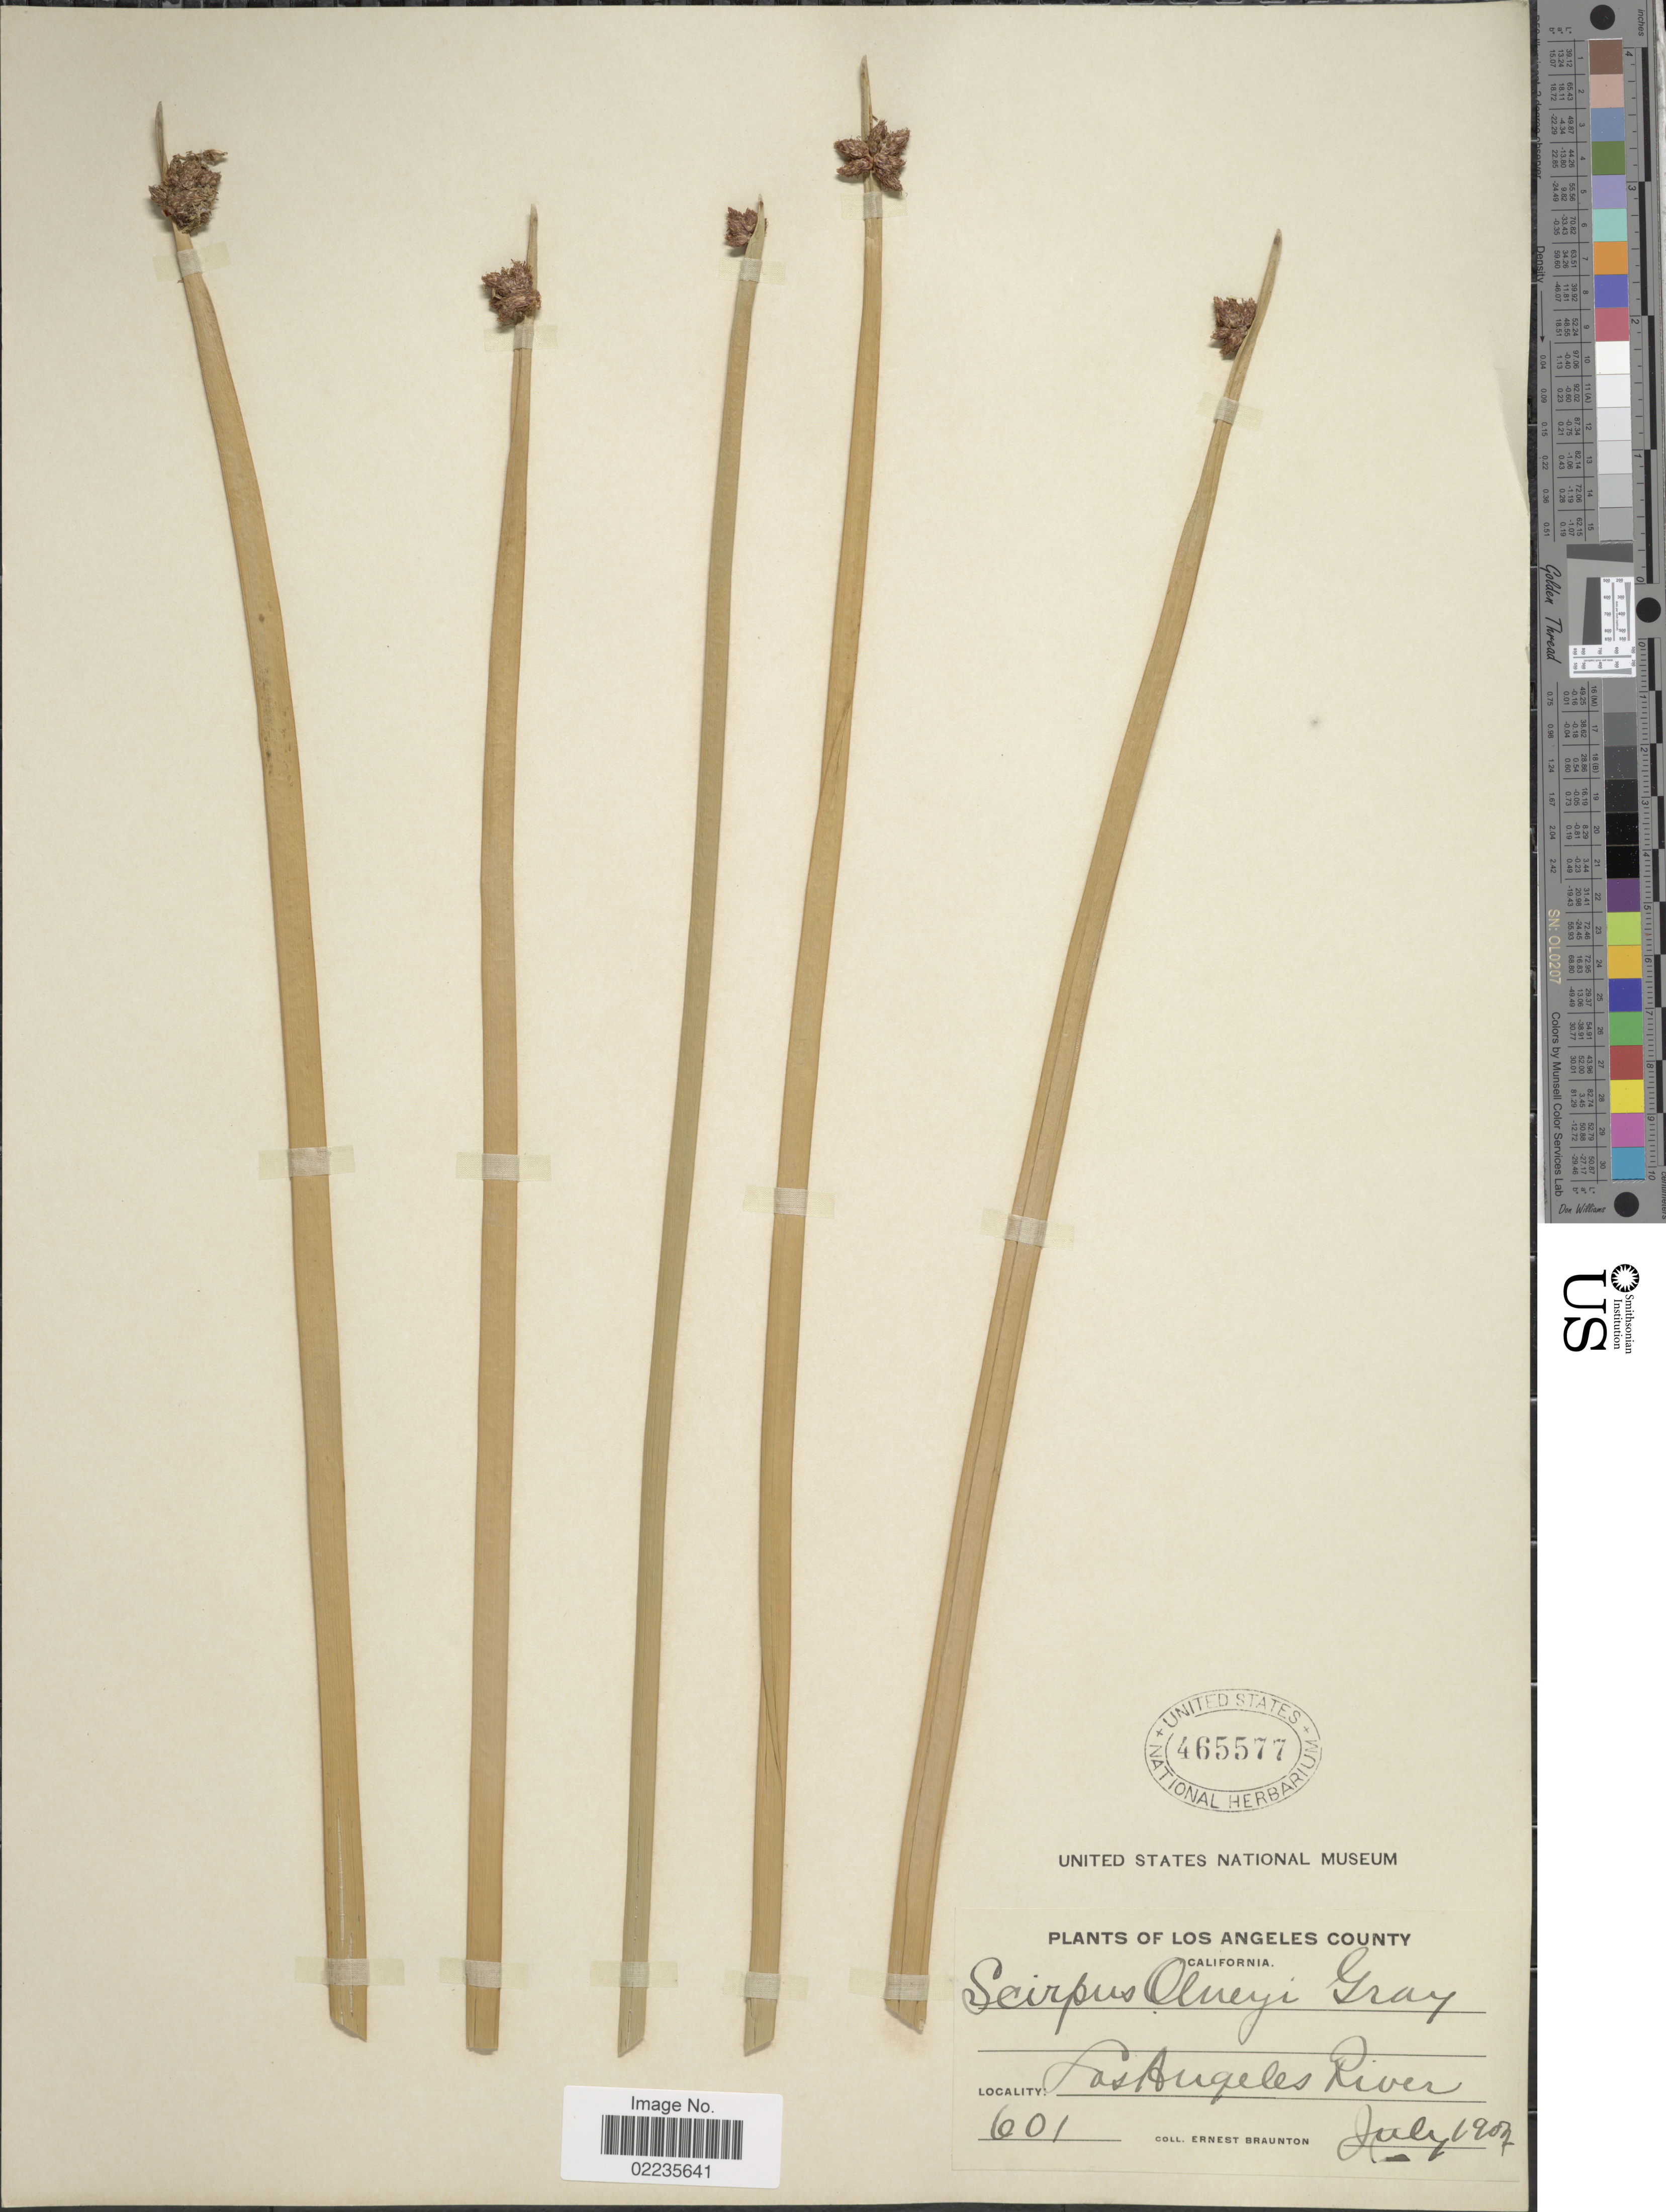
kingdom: Plantae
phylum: Tracheophyta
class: Liliopsida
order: Poales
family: Cyperaceae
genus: Schoenoplectus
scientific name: Schoenoplectus americanus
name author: (Pers.) Volkart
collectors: E. Braunton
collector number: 601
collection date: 1907-07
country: United States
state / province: California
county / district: Los Angeles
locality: Los Angeles County, California, Los Angeles River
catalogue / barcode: US 465577